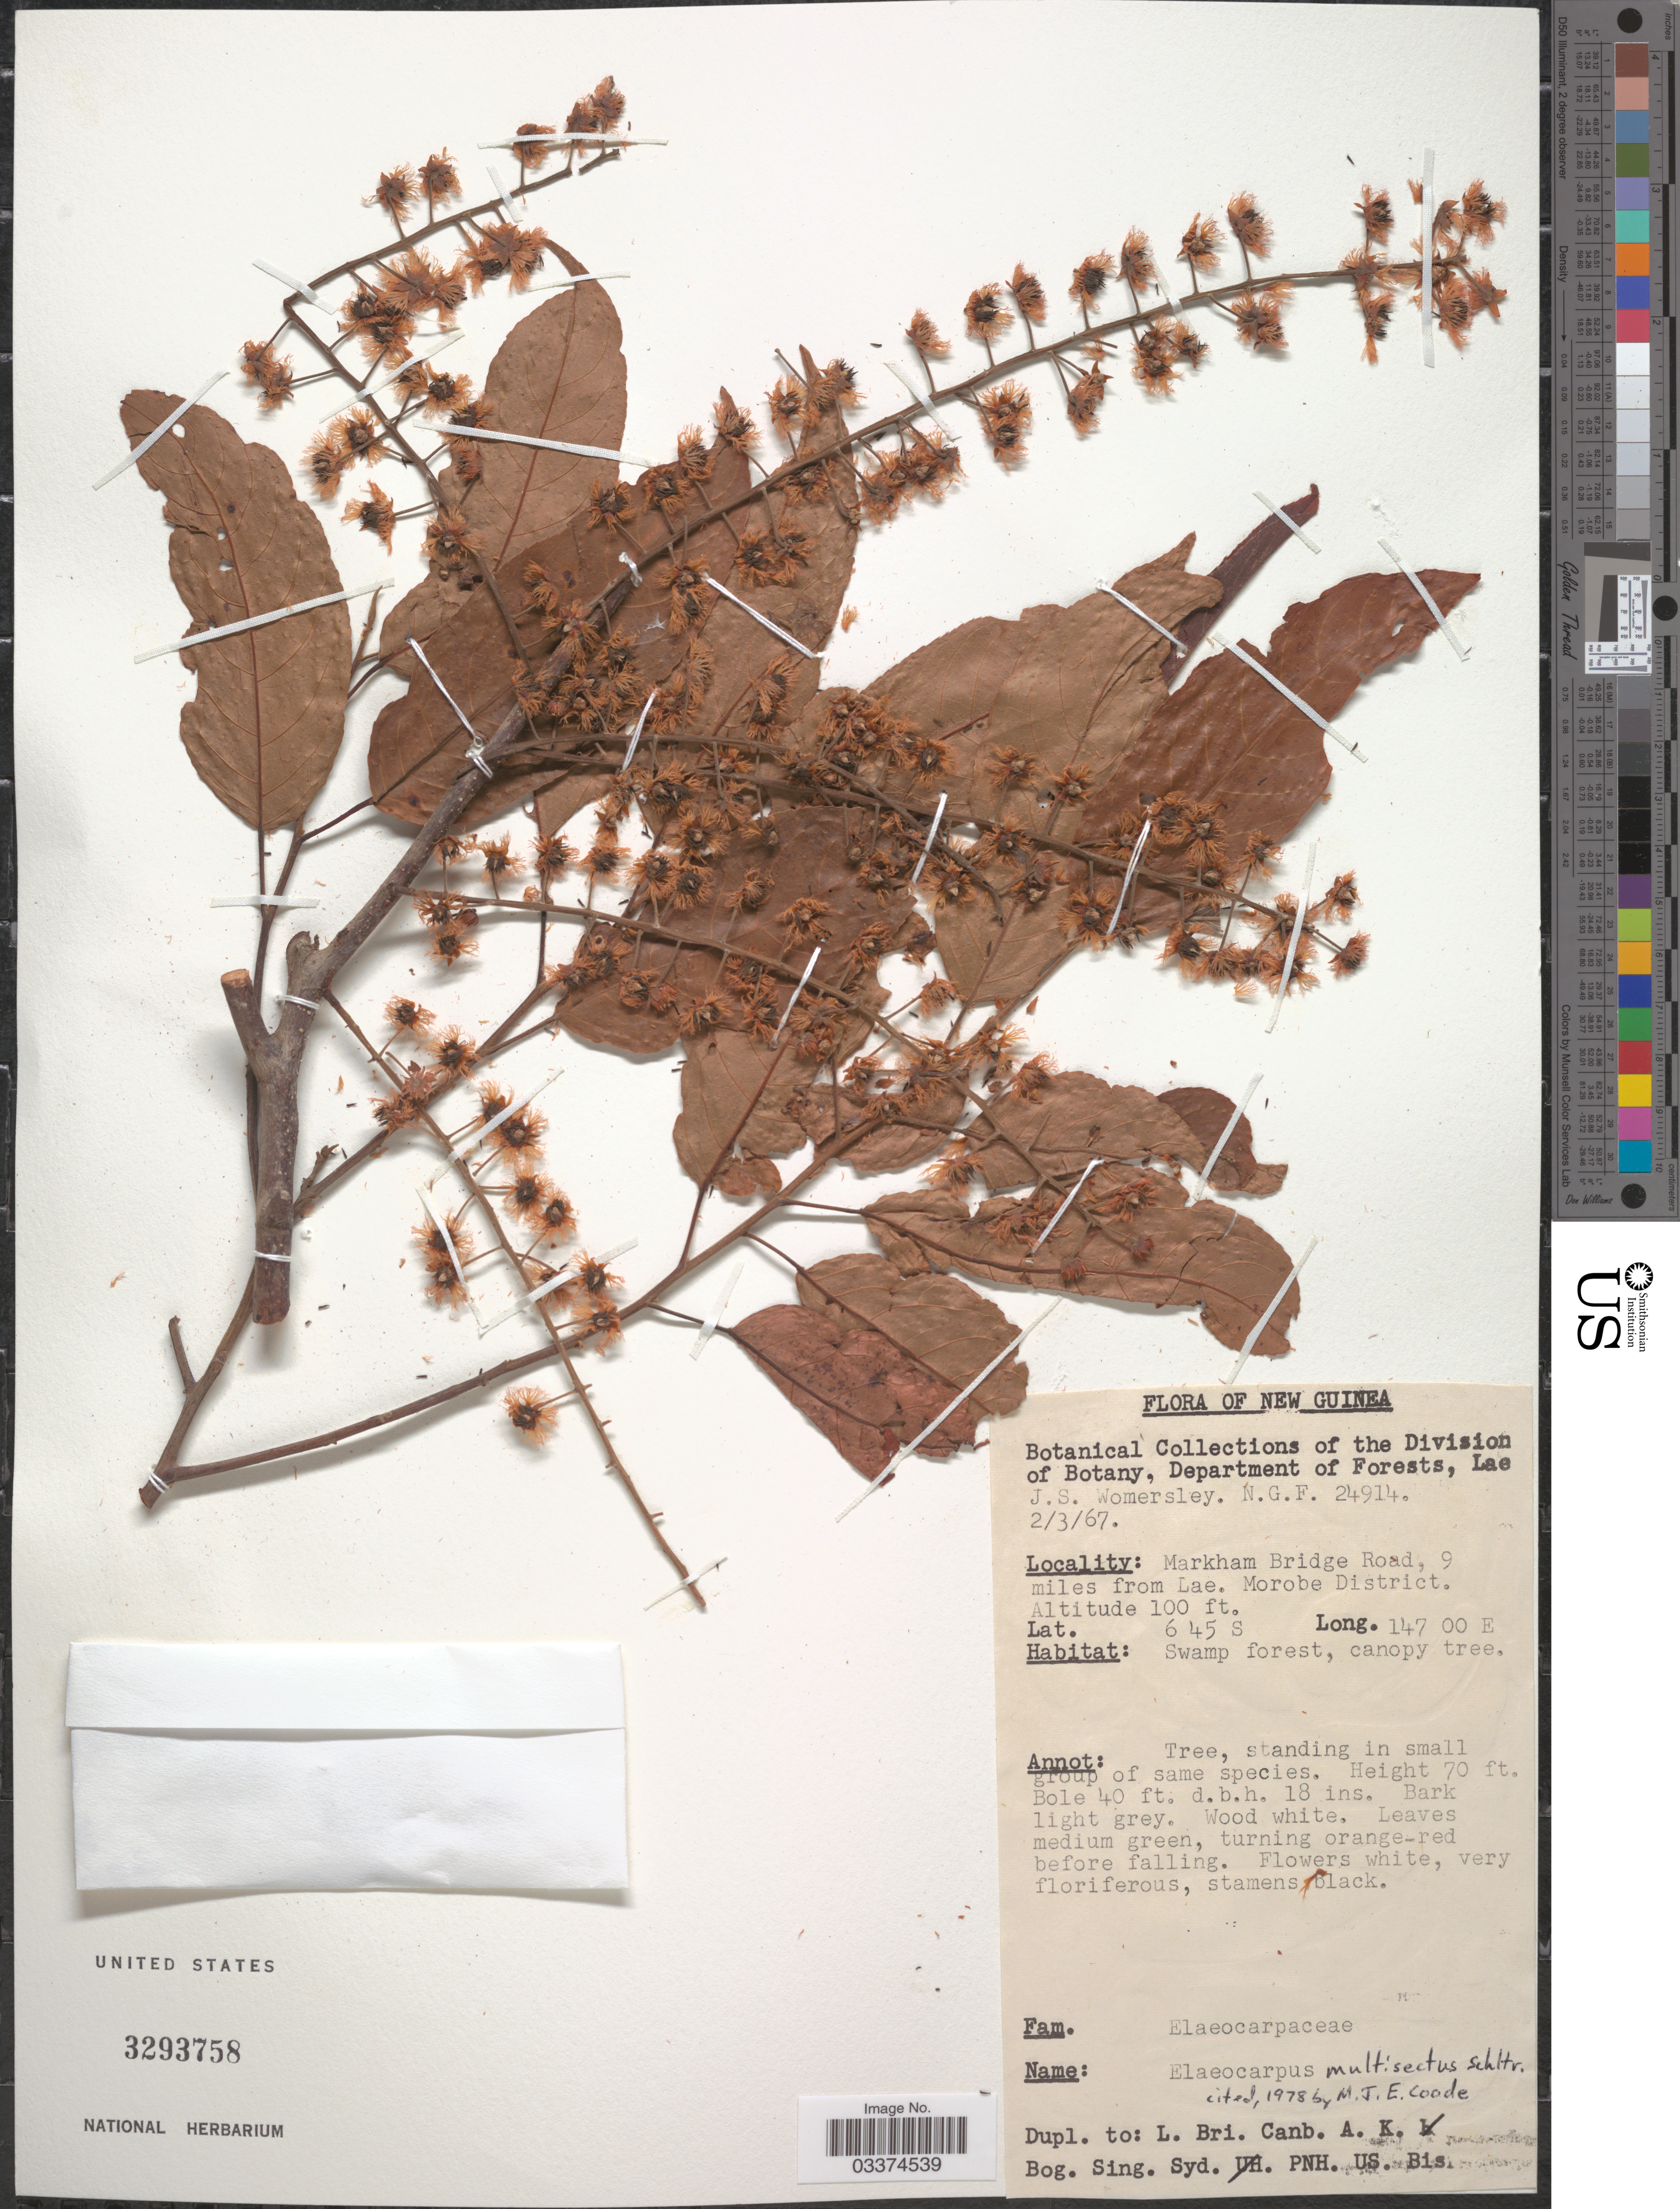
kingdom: Plantae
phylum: Tracheophyta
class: Magnoliopsida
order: Oxalidales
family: Elaeocarpaceae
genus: Elaeocarpus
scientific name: Elaeocarpus multisectus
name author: Schltr.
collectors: J. S. Womersley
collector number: NGF24914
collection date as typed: Transcribed d/m/y: 2/3/67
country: Papua New Guinea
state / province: Morobe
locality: New Guinea, Markham Bridge Road, 9 miles from Lae. Morobe District.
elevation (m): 30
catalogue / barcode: US 3293758